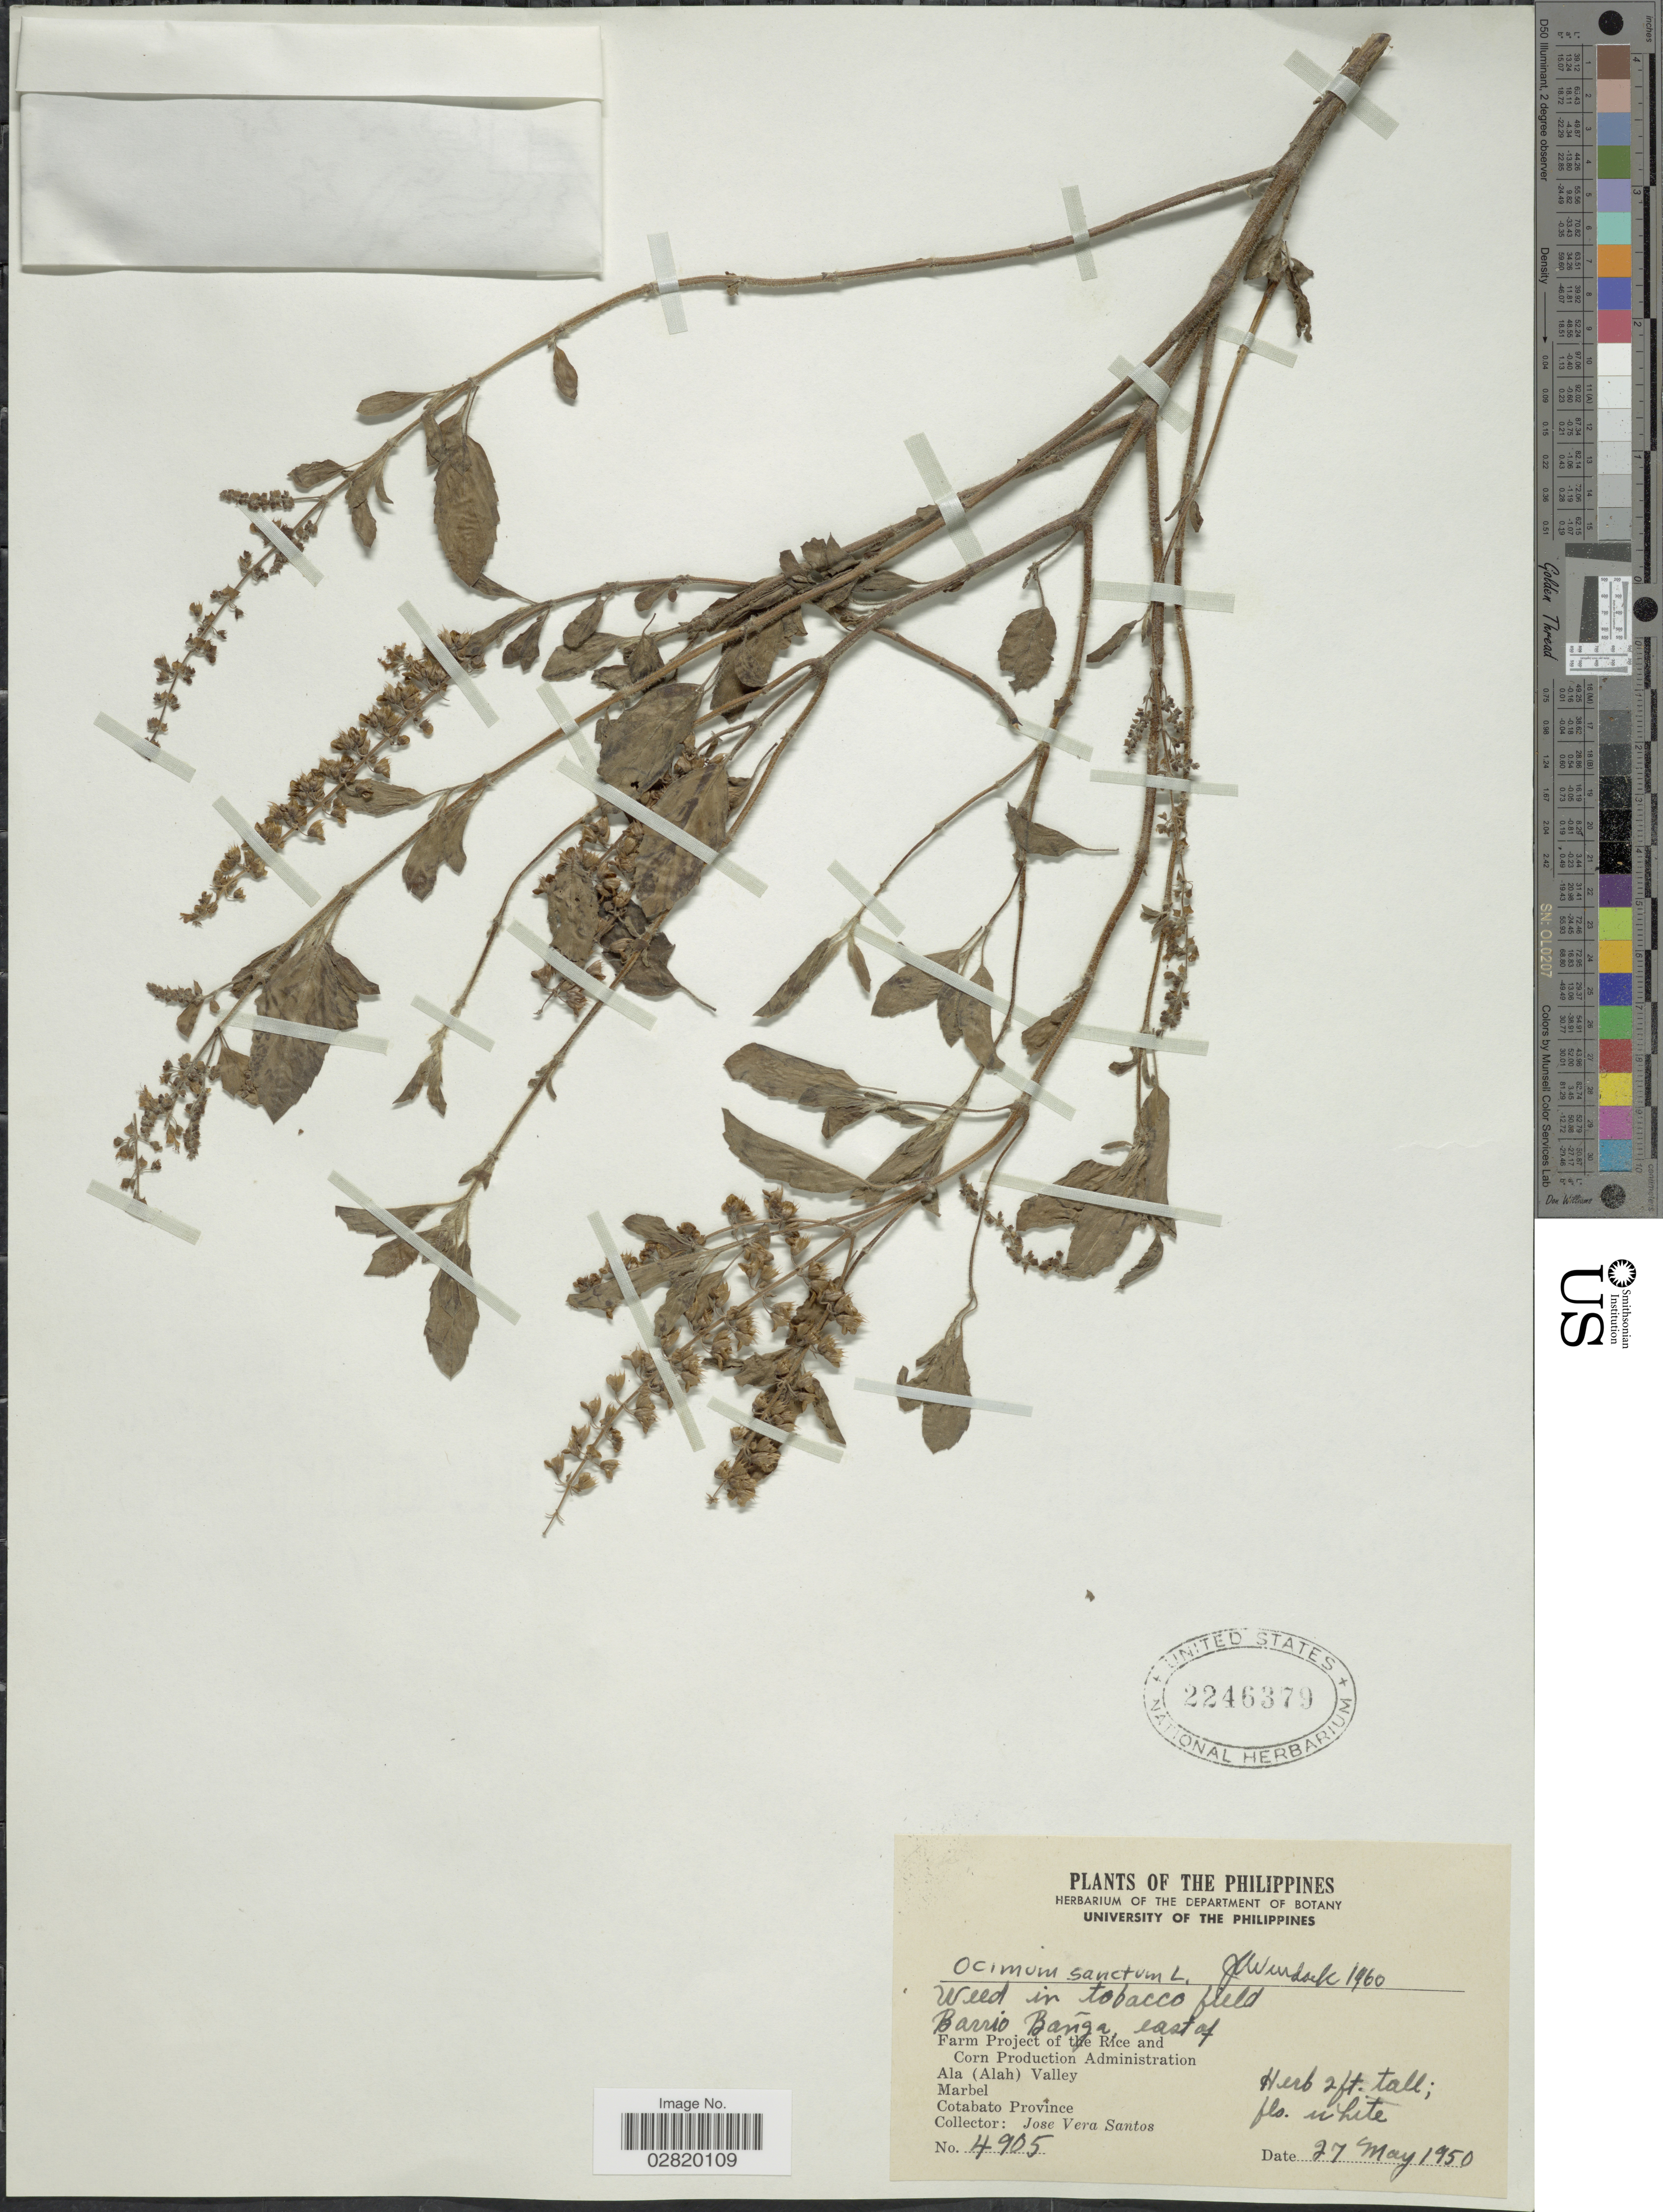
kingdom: Plantae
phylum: Tracheophyta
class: Magnoliopsida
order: Lamiales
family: Lamiaceae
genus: Ocimum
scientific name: Ocimum sanctum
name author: L.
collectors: J. Santos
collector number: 4905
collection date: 1950-05-27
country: Philippines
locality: Barrio Banga, east of Farm Project of the Rice and Corn Production Administration, Ala (Alah) Valley, Marbel, Cotabato Province.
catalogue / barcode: US 2246379